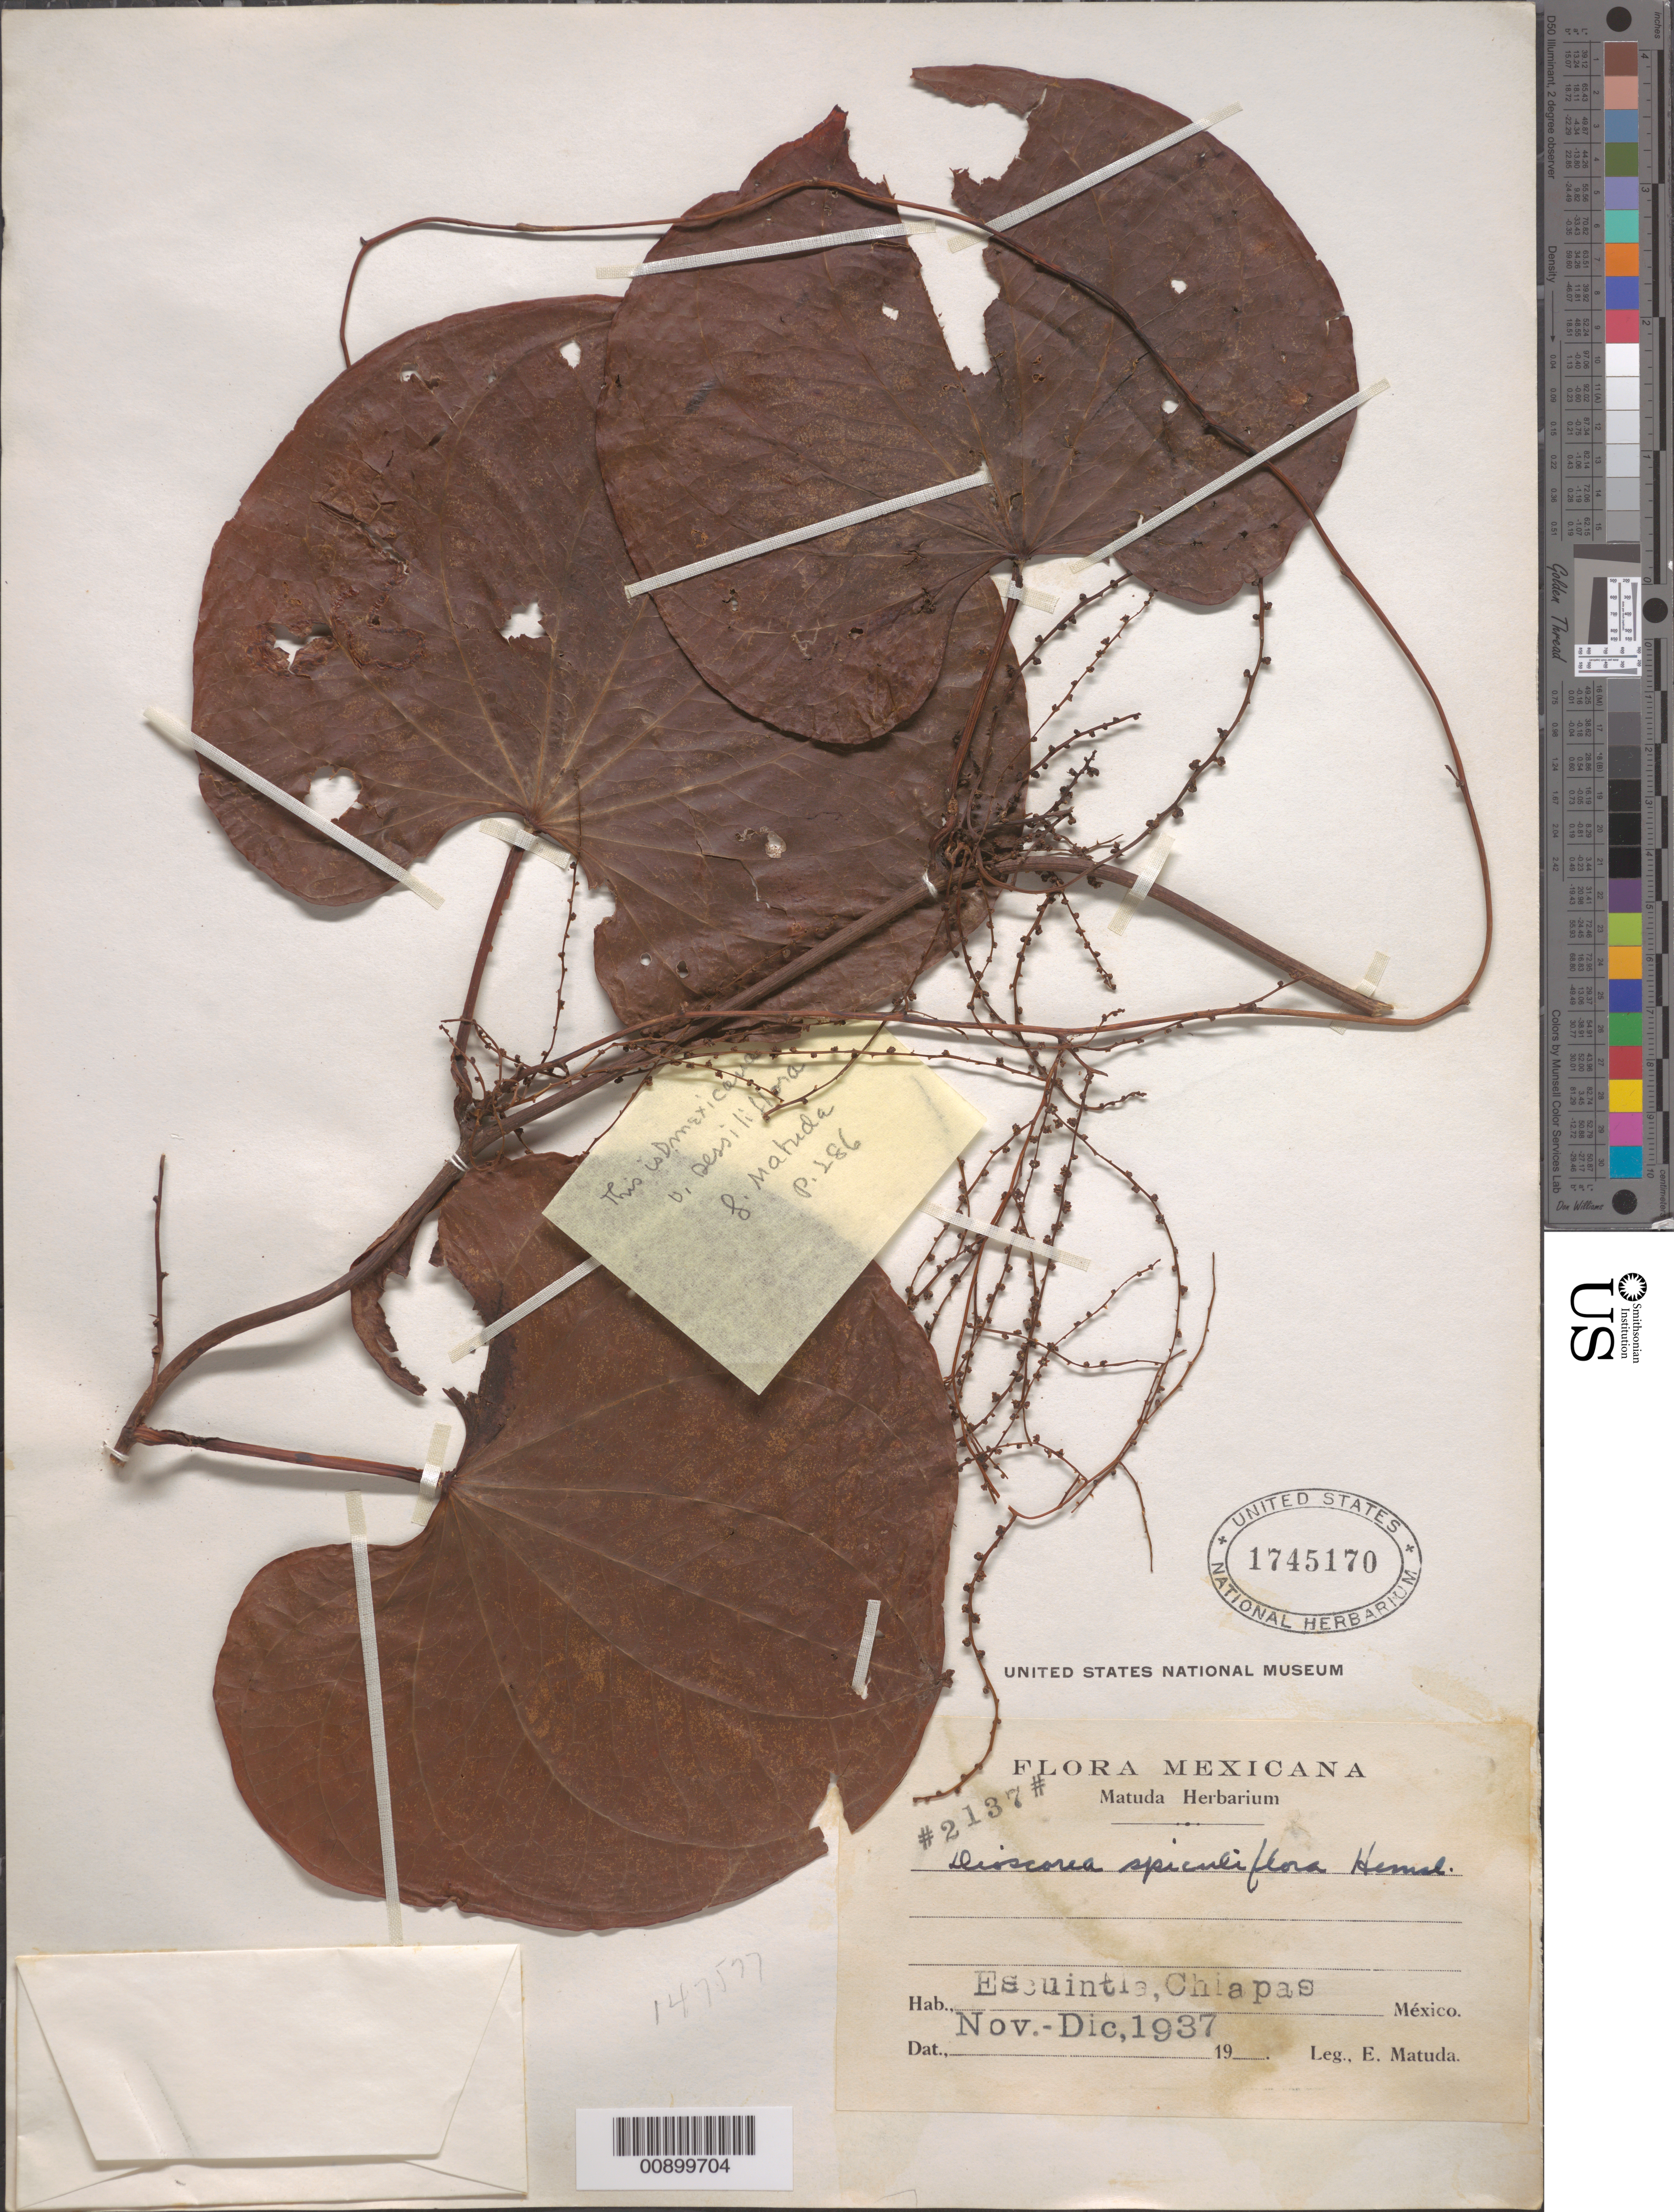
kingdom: Plantae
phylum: Tracheophyta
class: Liliopsida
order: Dioscoreales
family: Dioscoreaceae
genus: Dioscorea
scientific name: Dioscorea mexicana var. sessiliflora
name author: (Uline) Matuda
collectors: E. Matuda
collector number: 2137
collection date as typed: Nov 1937 to -- Dec 1937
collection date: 1937-11/1937-12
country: Mexico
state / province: Chiapas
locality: Escuintla, Chiapas.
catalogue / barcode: US 1745170